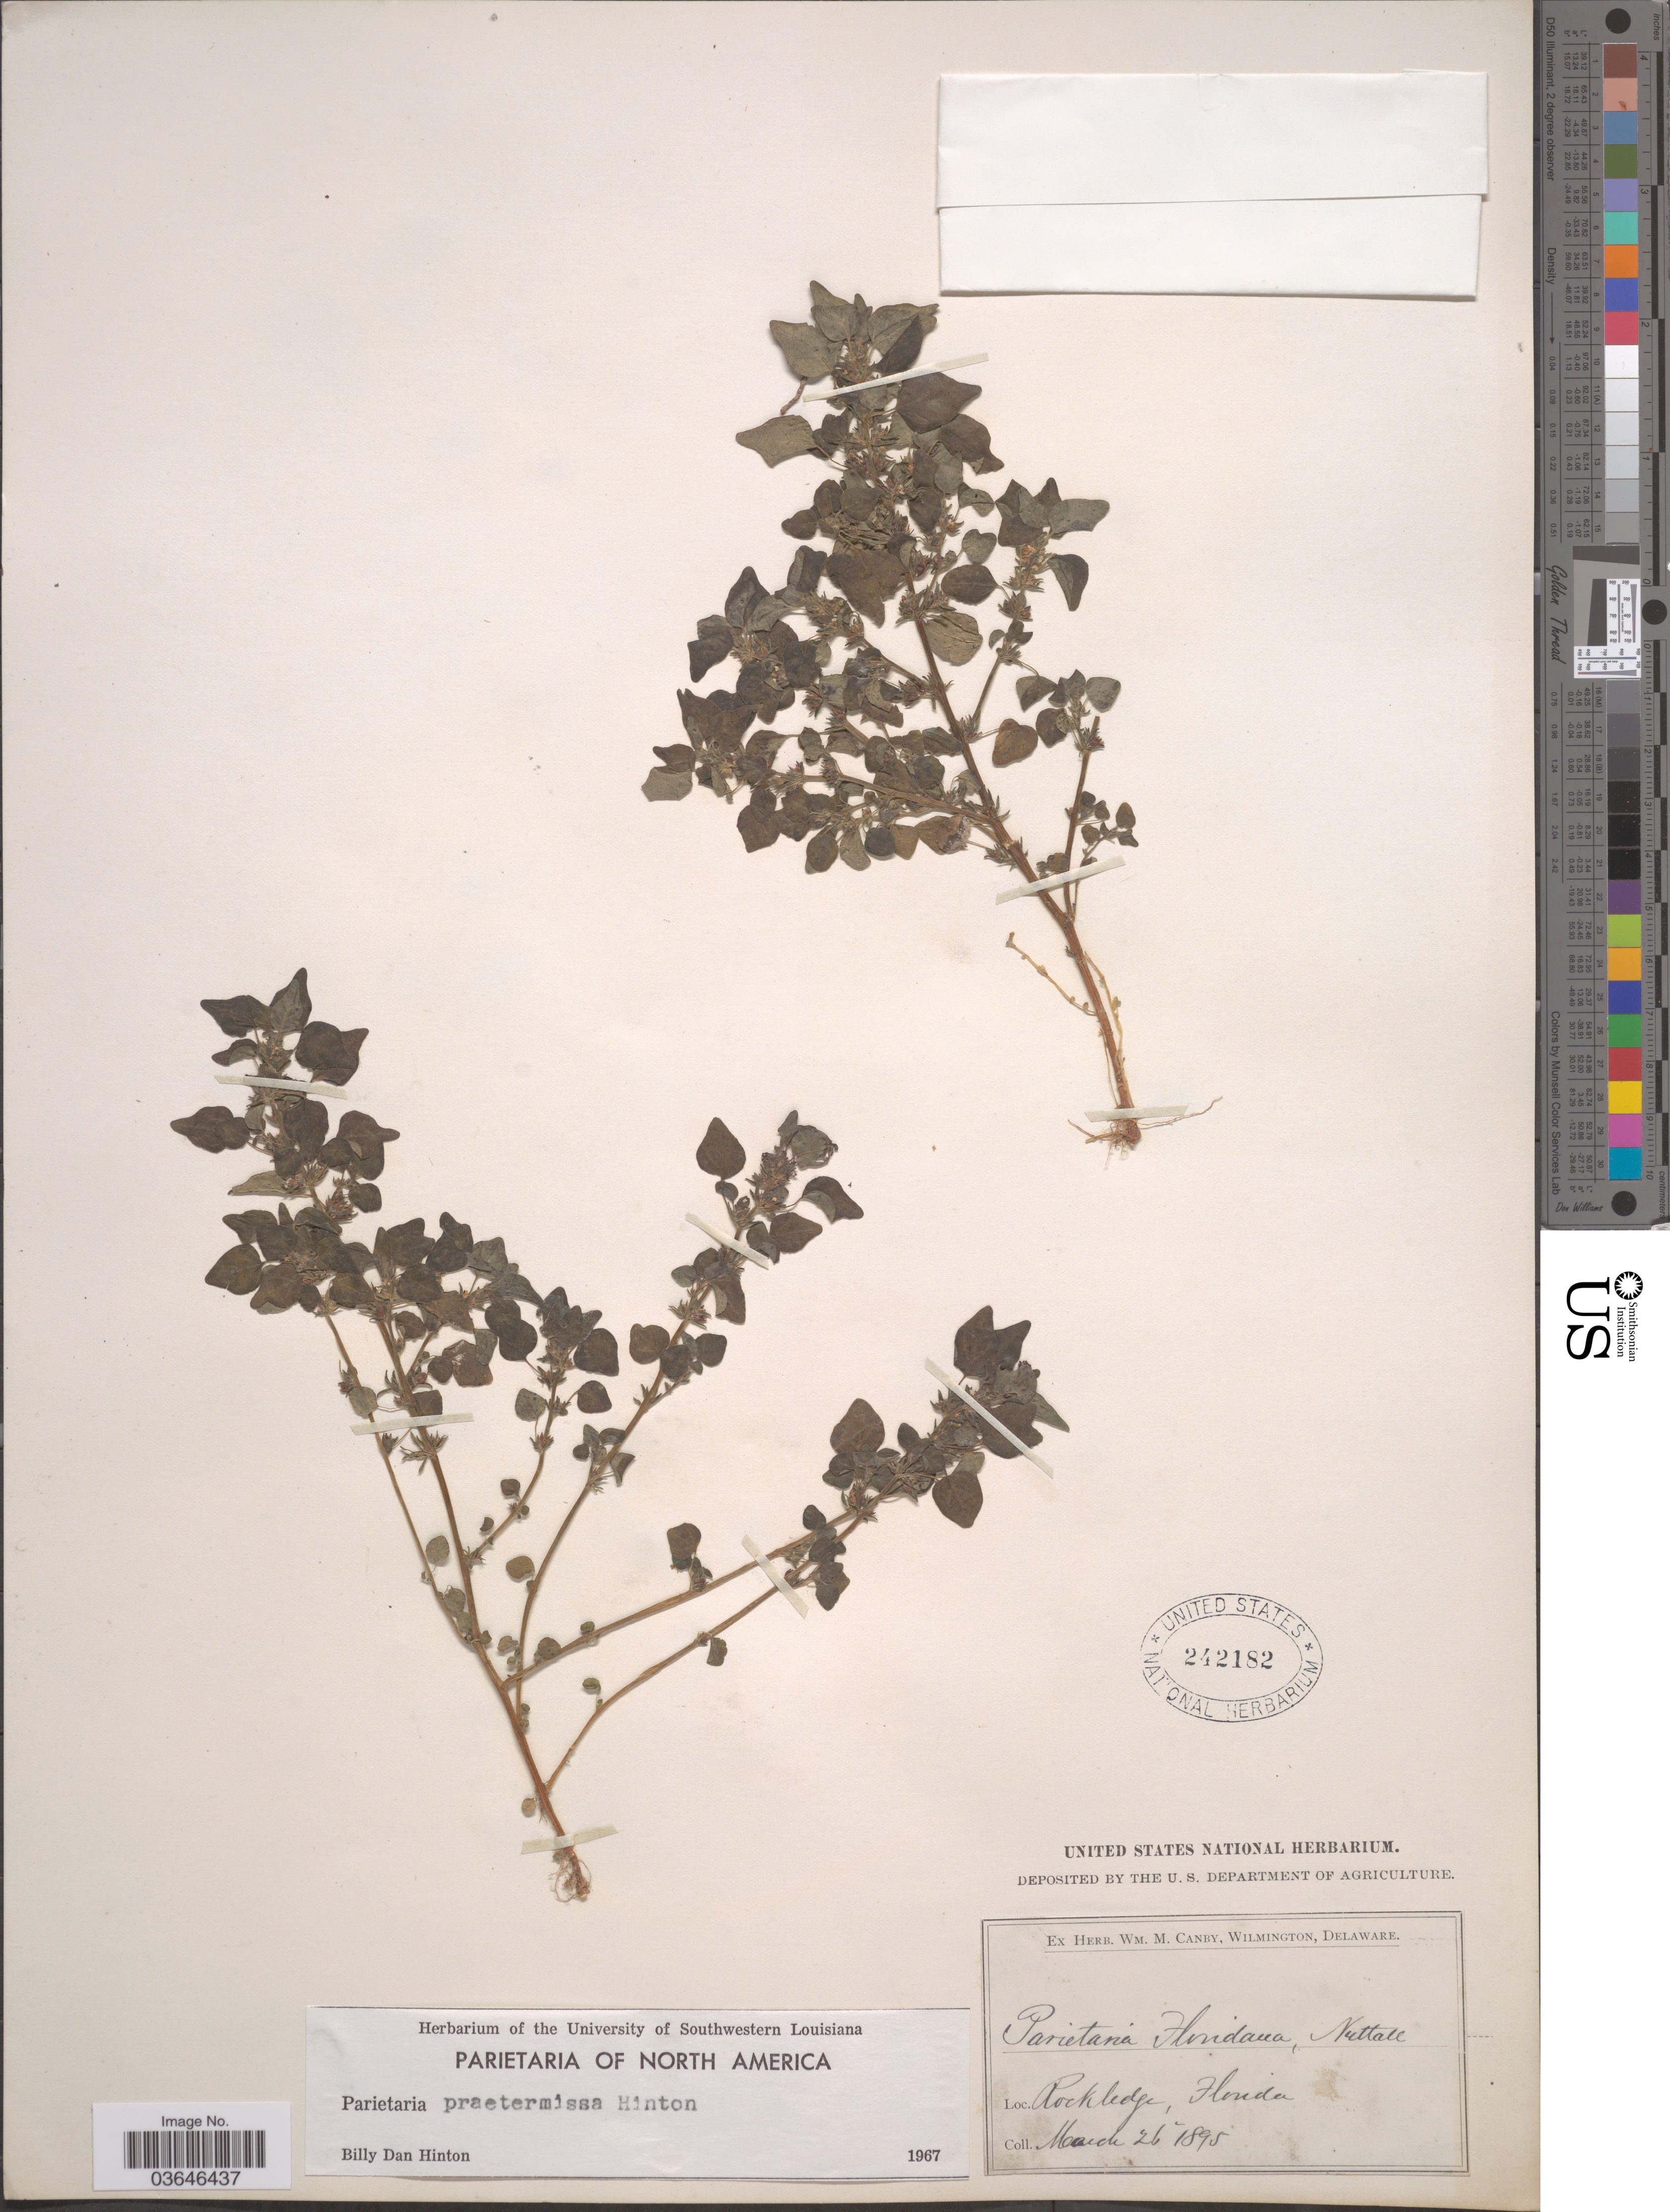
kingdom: Plantae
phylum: Tracheophyta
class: Magnoliopsida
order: Rosales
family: Urticaceae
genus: Parietaria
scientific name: Parietaria praetermissa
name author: Hinton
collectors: ex herb. W.M. Canby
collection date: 1895-03-26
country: United States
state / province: Florida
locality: Rockledge.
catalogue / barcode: US 242182